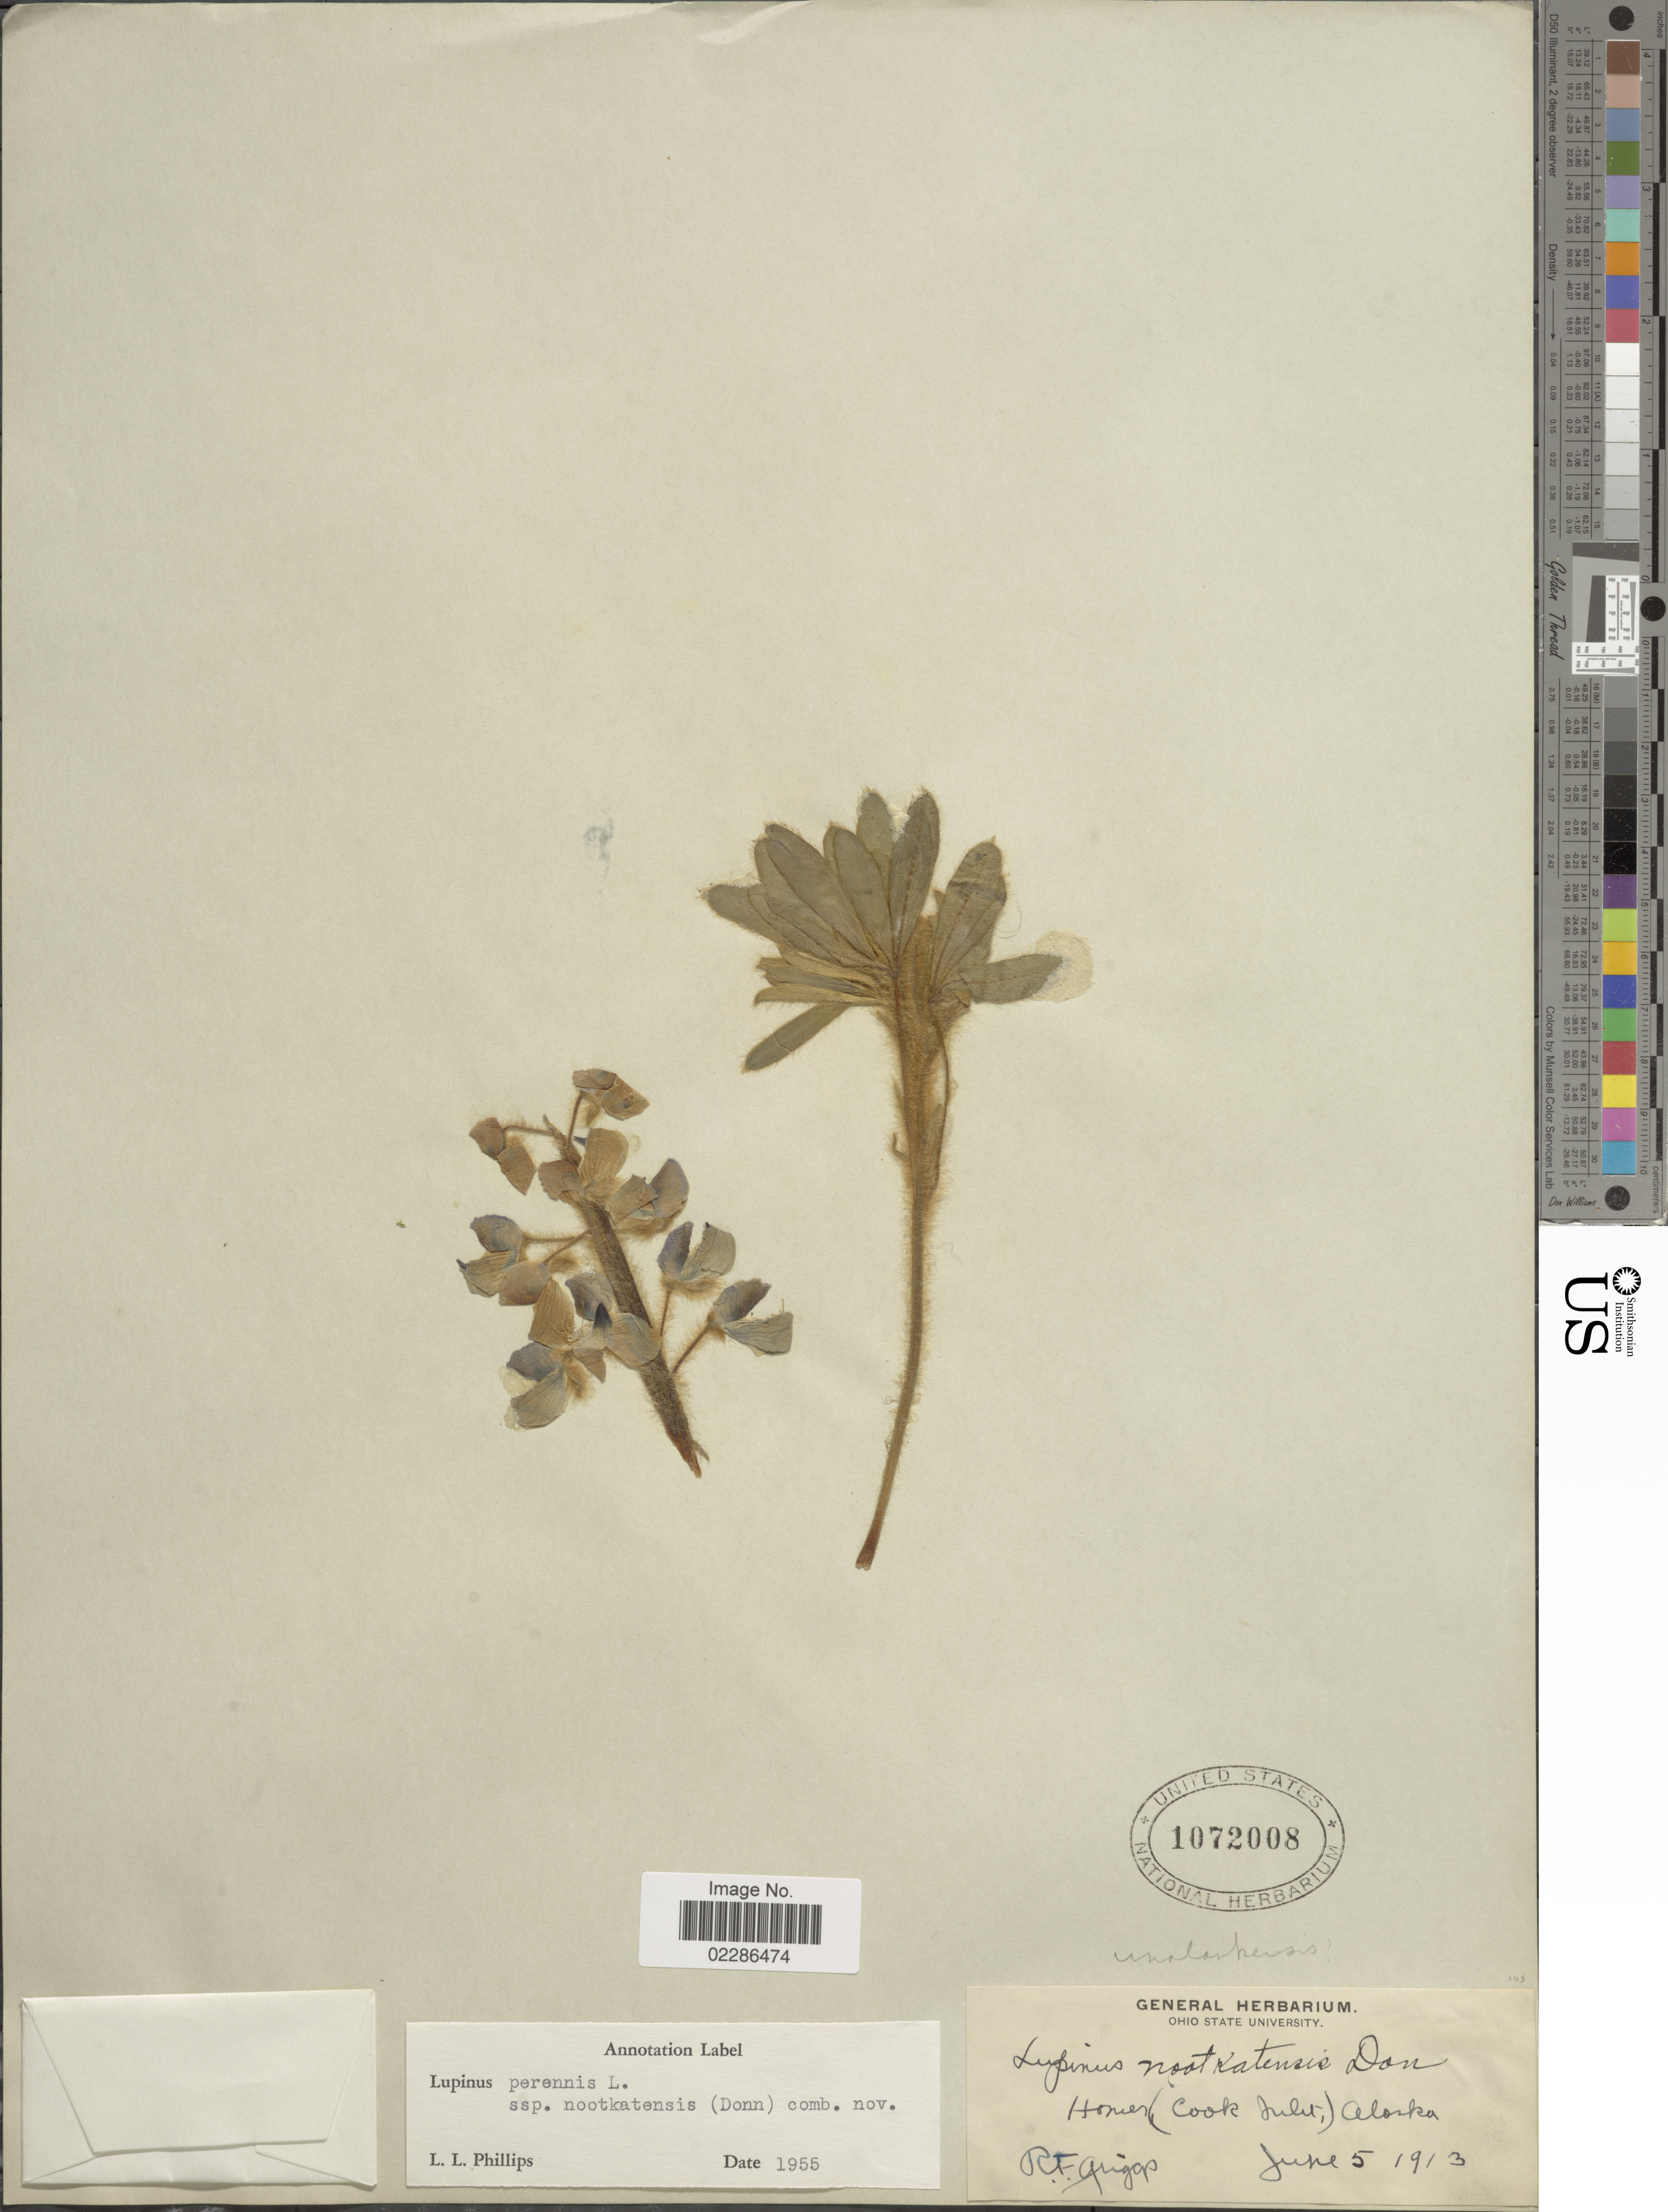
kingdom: Plantae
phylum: Tracheophyta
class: Magnoliopsida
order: Fabales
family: Fabaceae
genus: Lupinus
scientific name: Lupinus nootkatensis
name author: Donn ex Sims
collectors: R. F. Griggs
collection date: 1913-06-05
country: United States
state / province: Alaska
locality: Honier (Cook Inlet)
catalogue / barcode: US 1072008